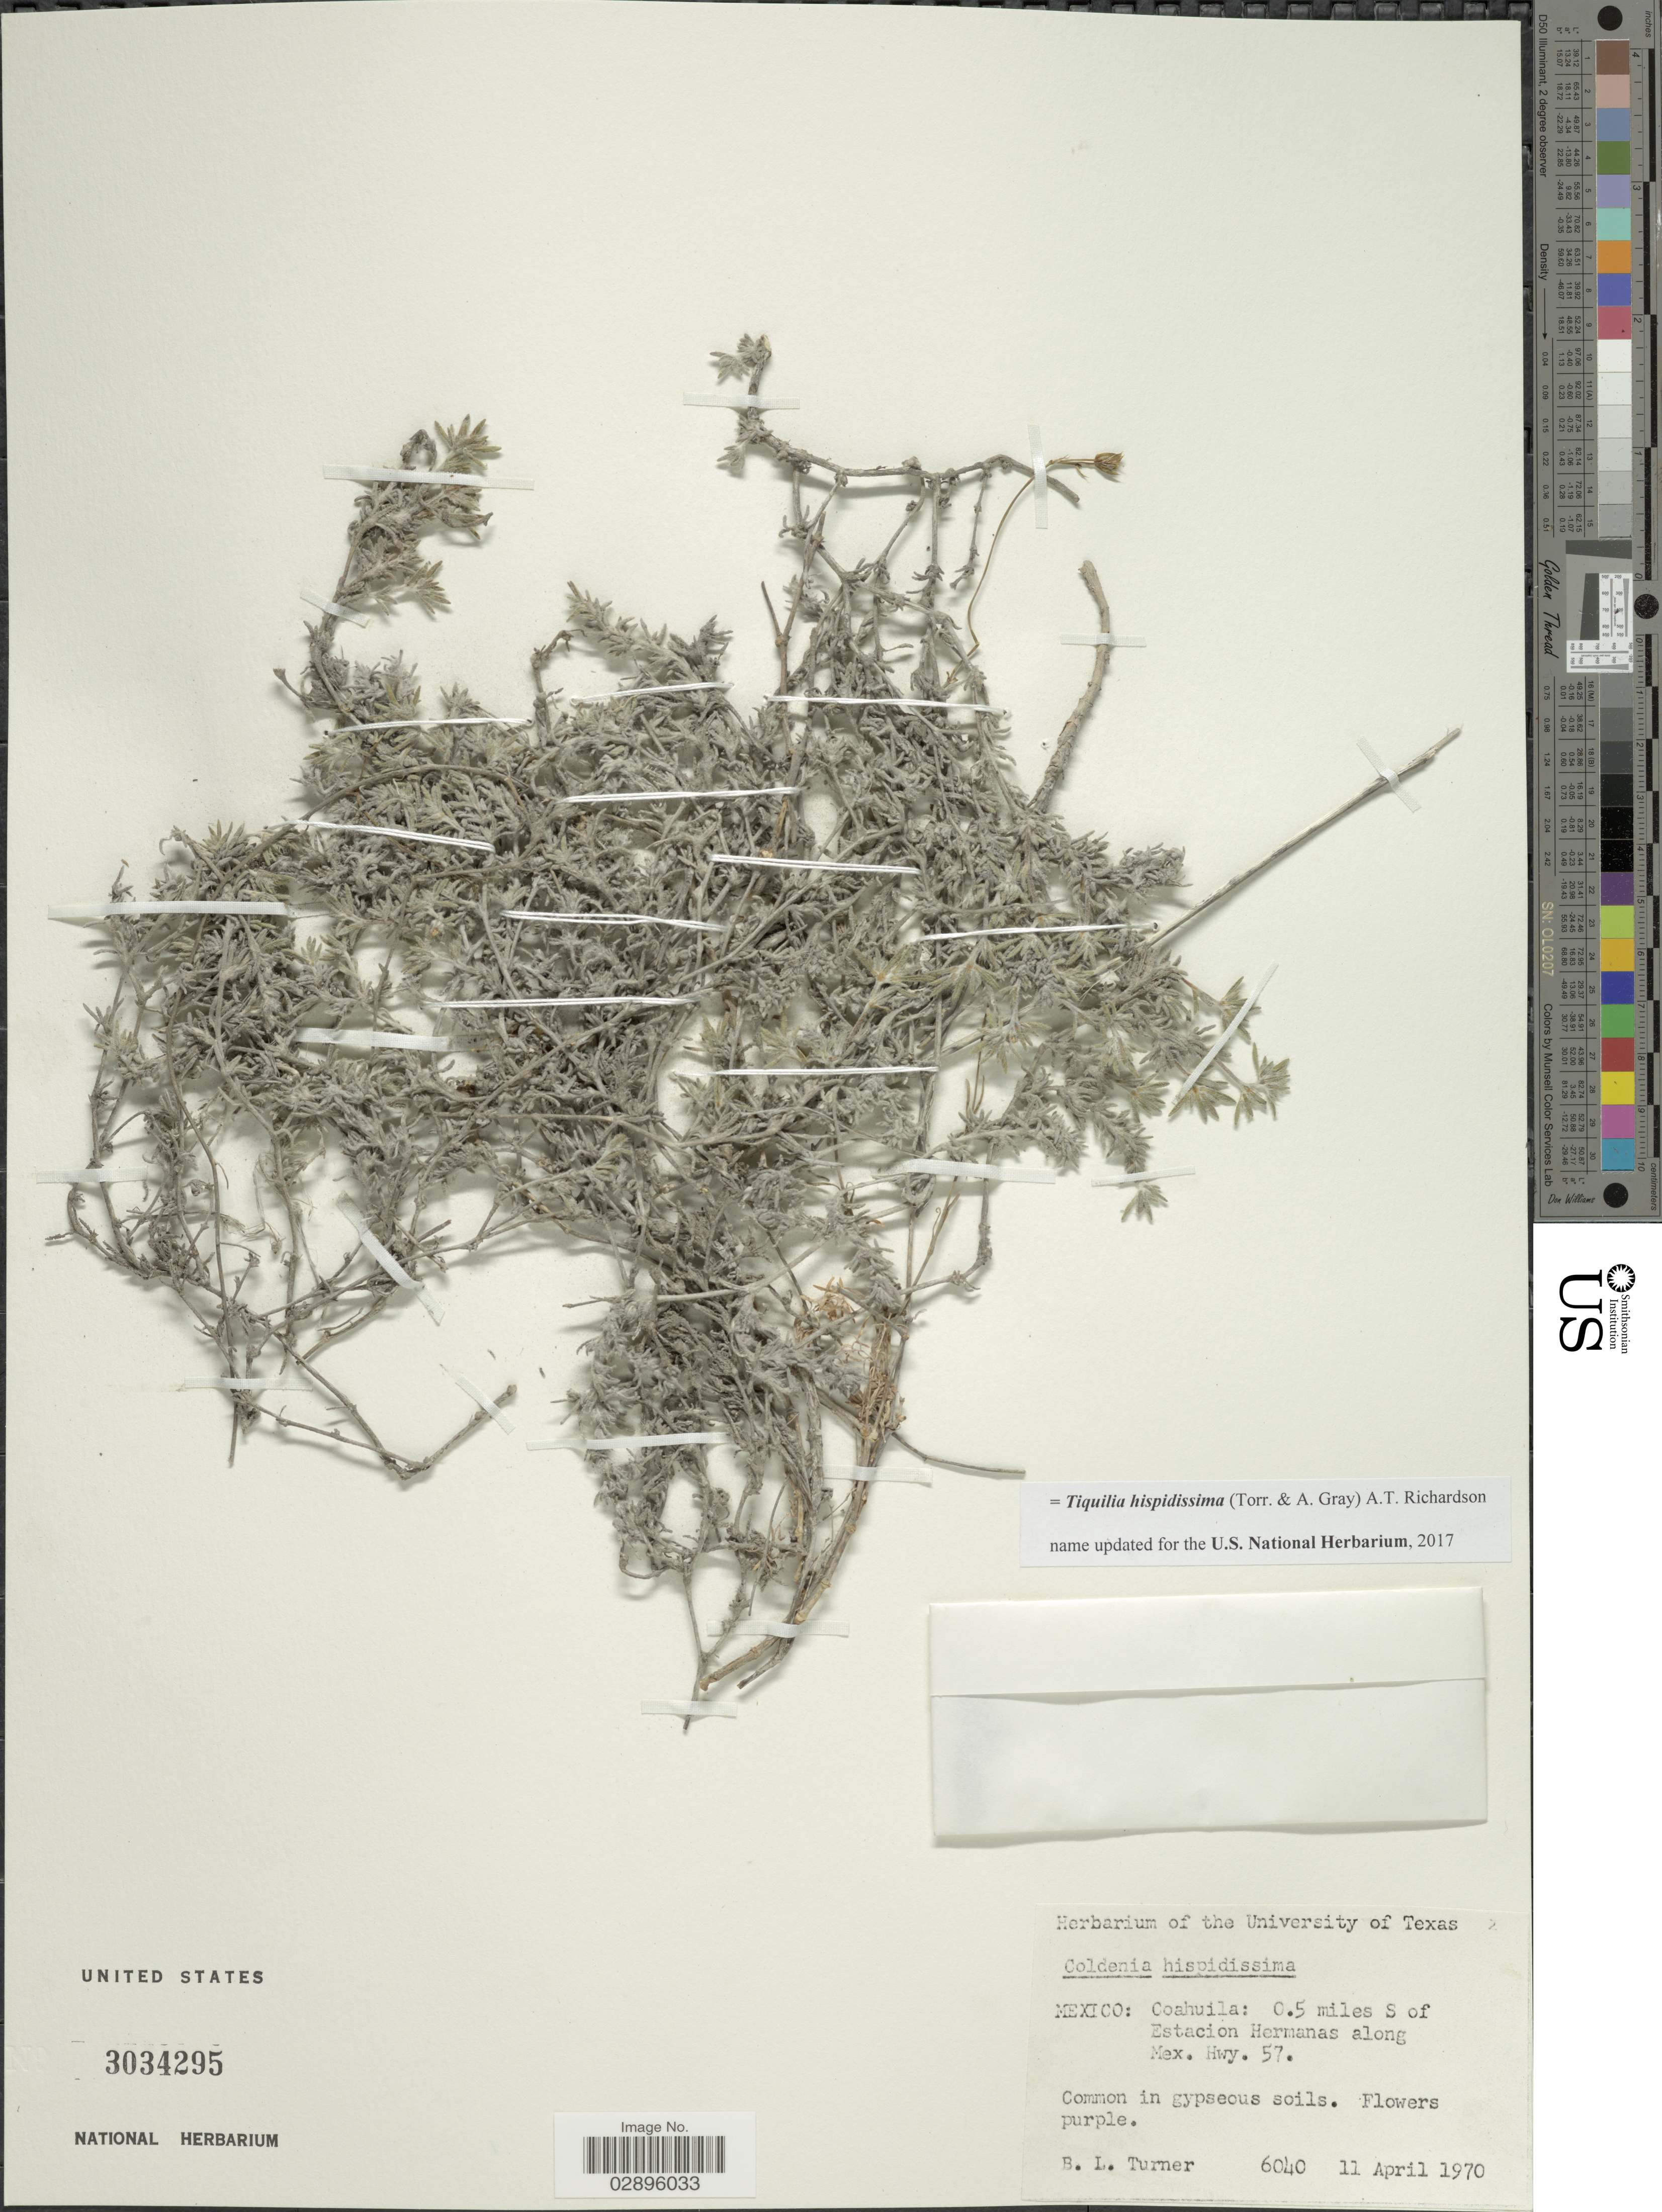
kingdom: Plantae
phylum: Tracheophyta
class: Magnoliopsida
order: Boraginales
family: Ehretiaceae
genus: Tiquilia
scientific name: Tiquilia hispidissima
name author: (Torr. & A. Gray) A.T. Richardson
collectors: B. L. Turner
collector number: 6040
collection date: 1970-04-11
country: Mexico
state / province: Coahuila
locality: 0.5 miles S of Estacion Hermanas along Mex. Hwy. 57.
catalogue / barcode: US 3034295